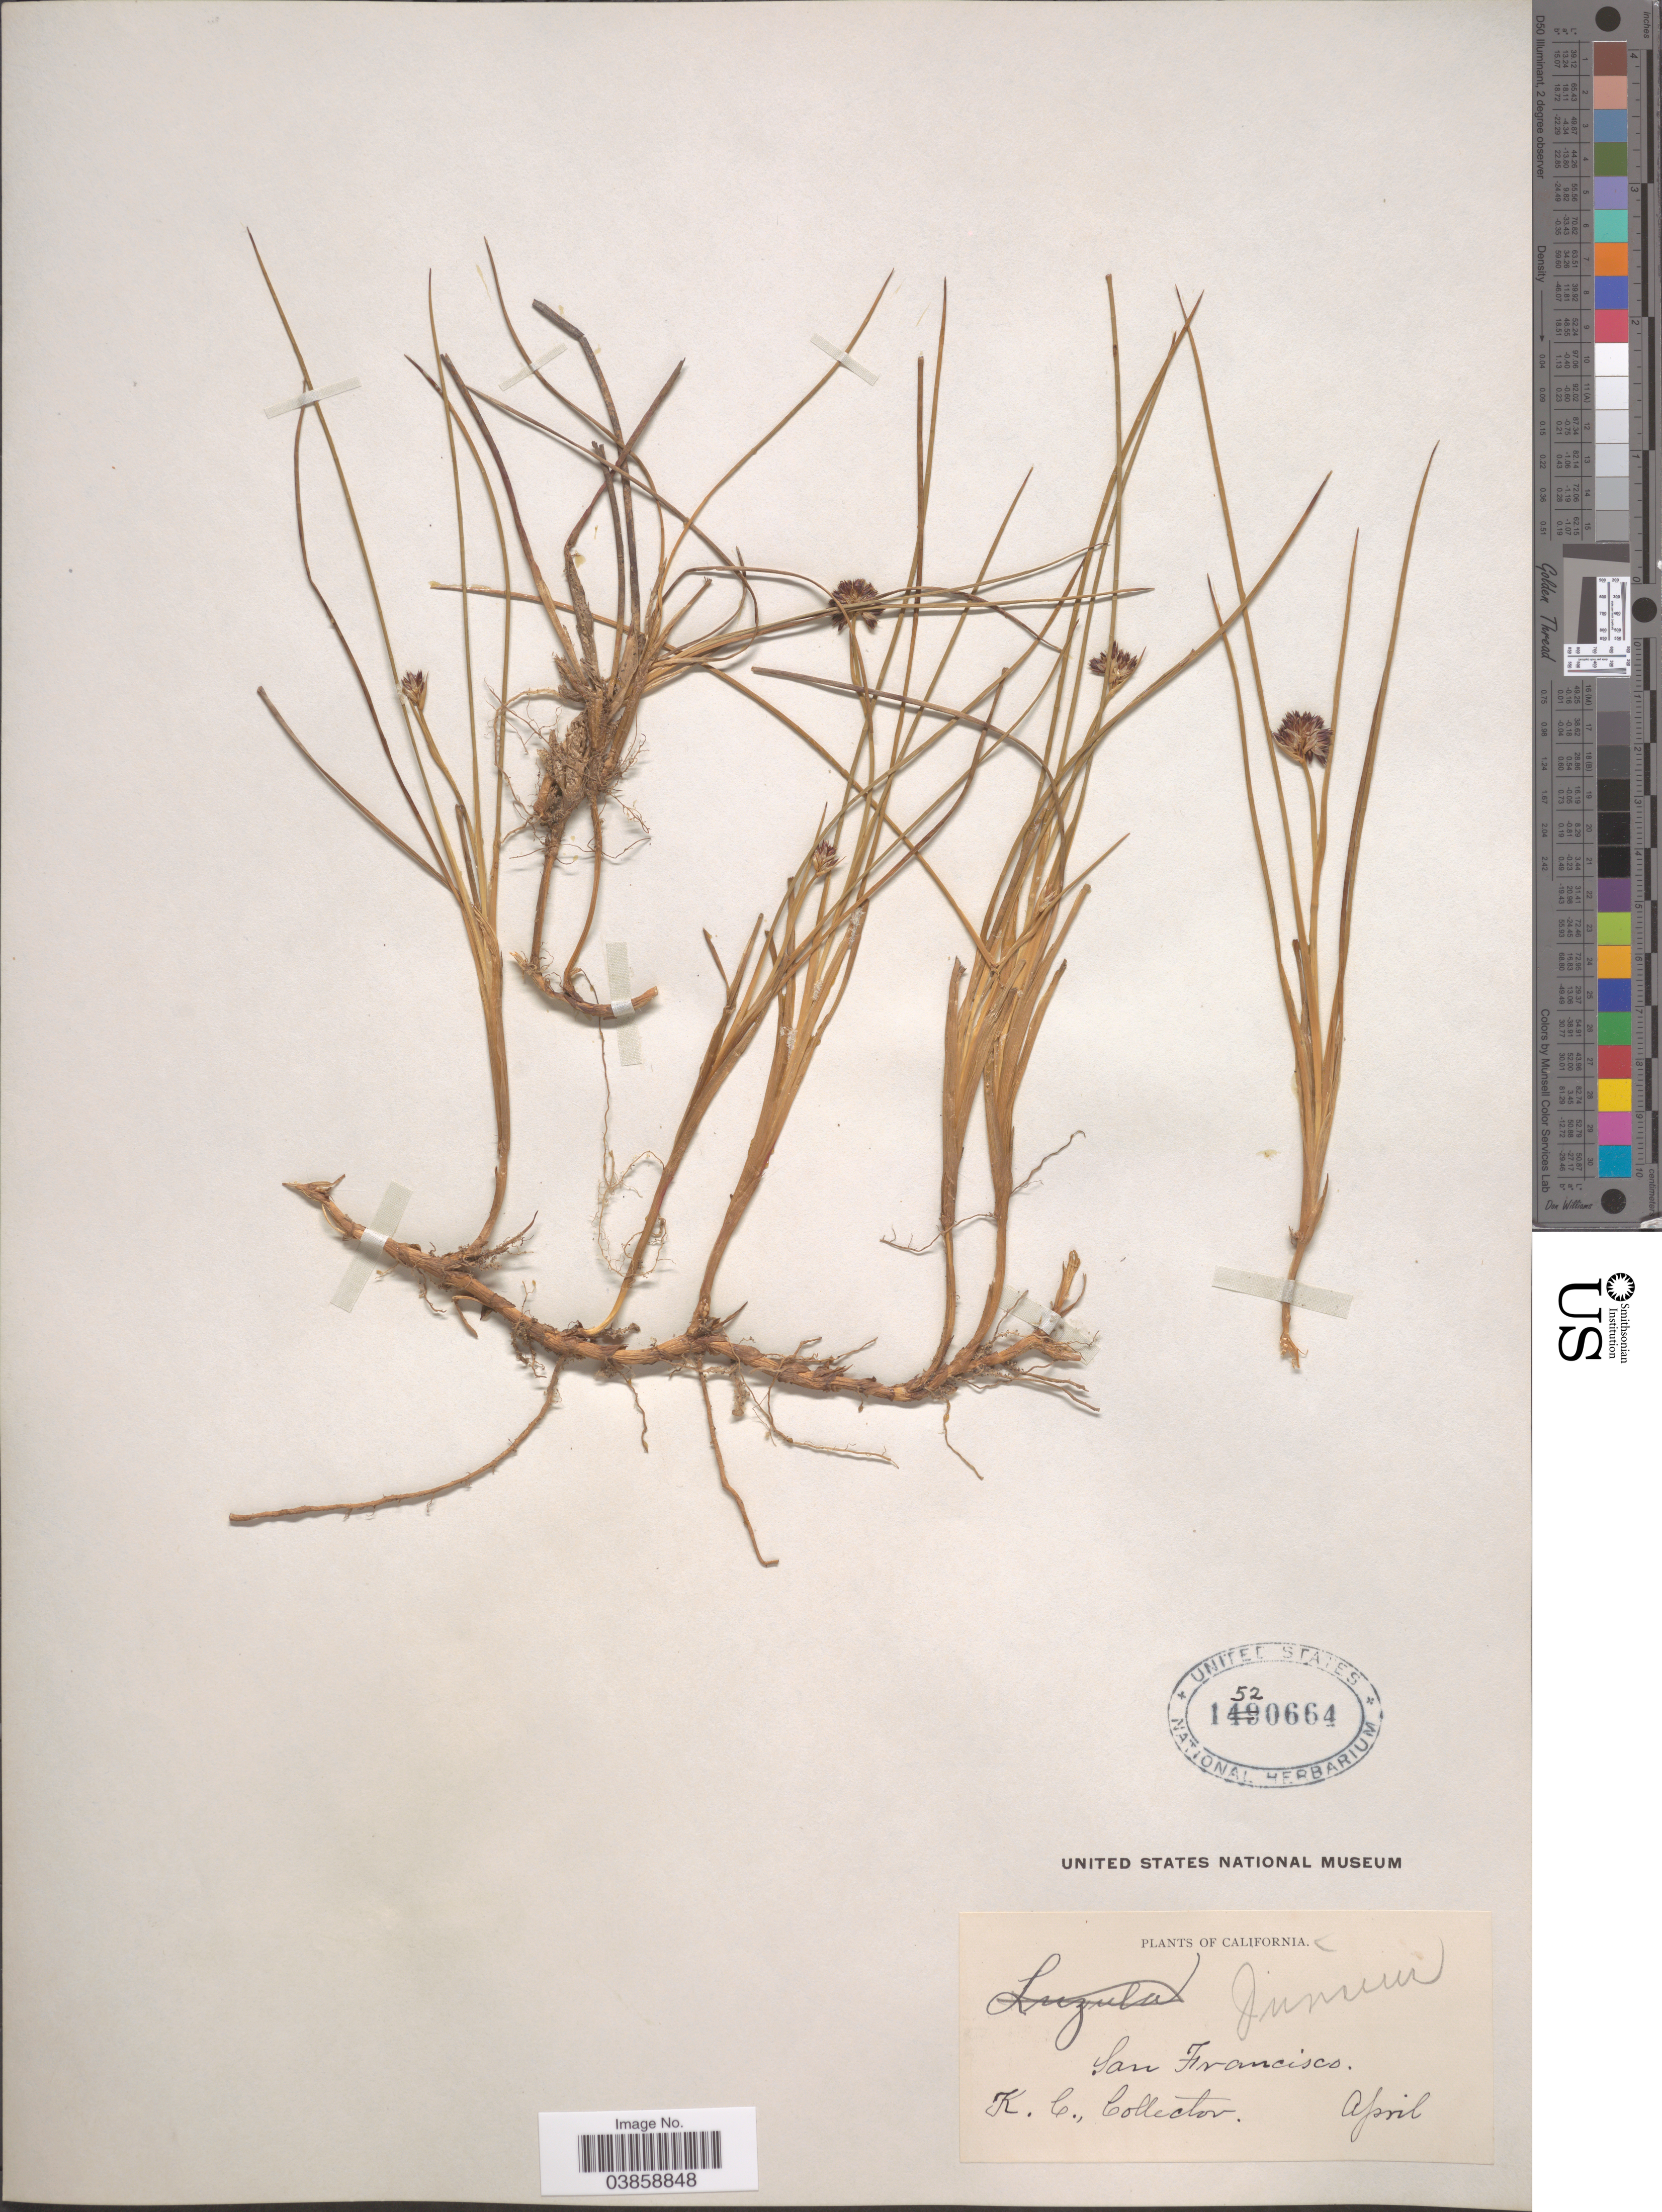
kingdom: Plantae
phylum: Tracheophyta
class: Liliopsida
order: Poales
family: Juncaceae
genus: Juncus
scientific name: Juncus sp.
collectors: K. C.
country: United States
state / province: California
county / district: San Francisco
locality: San Francisco.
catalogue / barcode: US 1520664